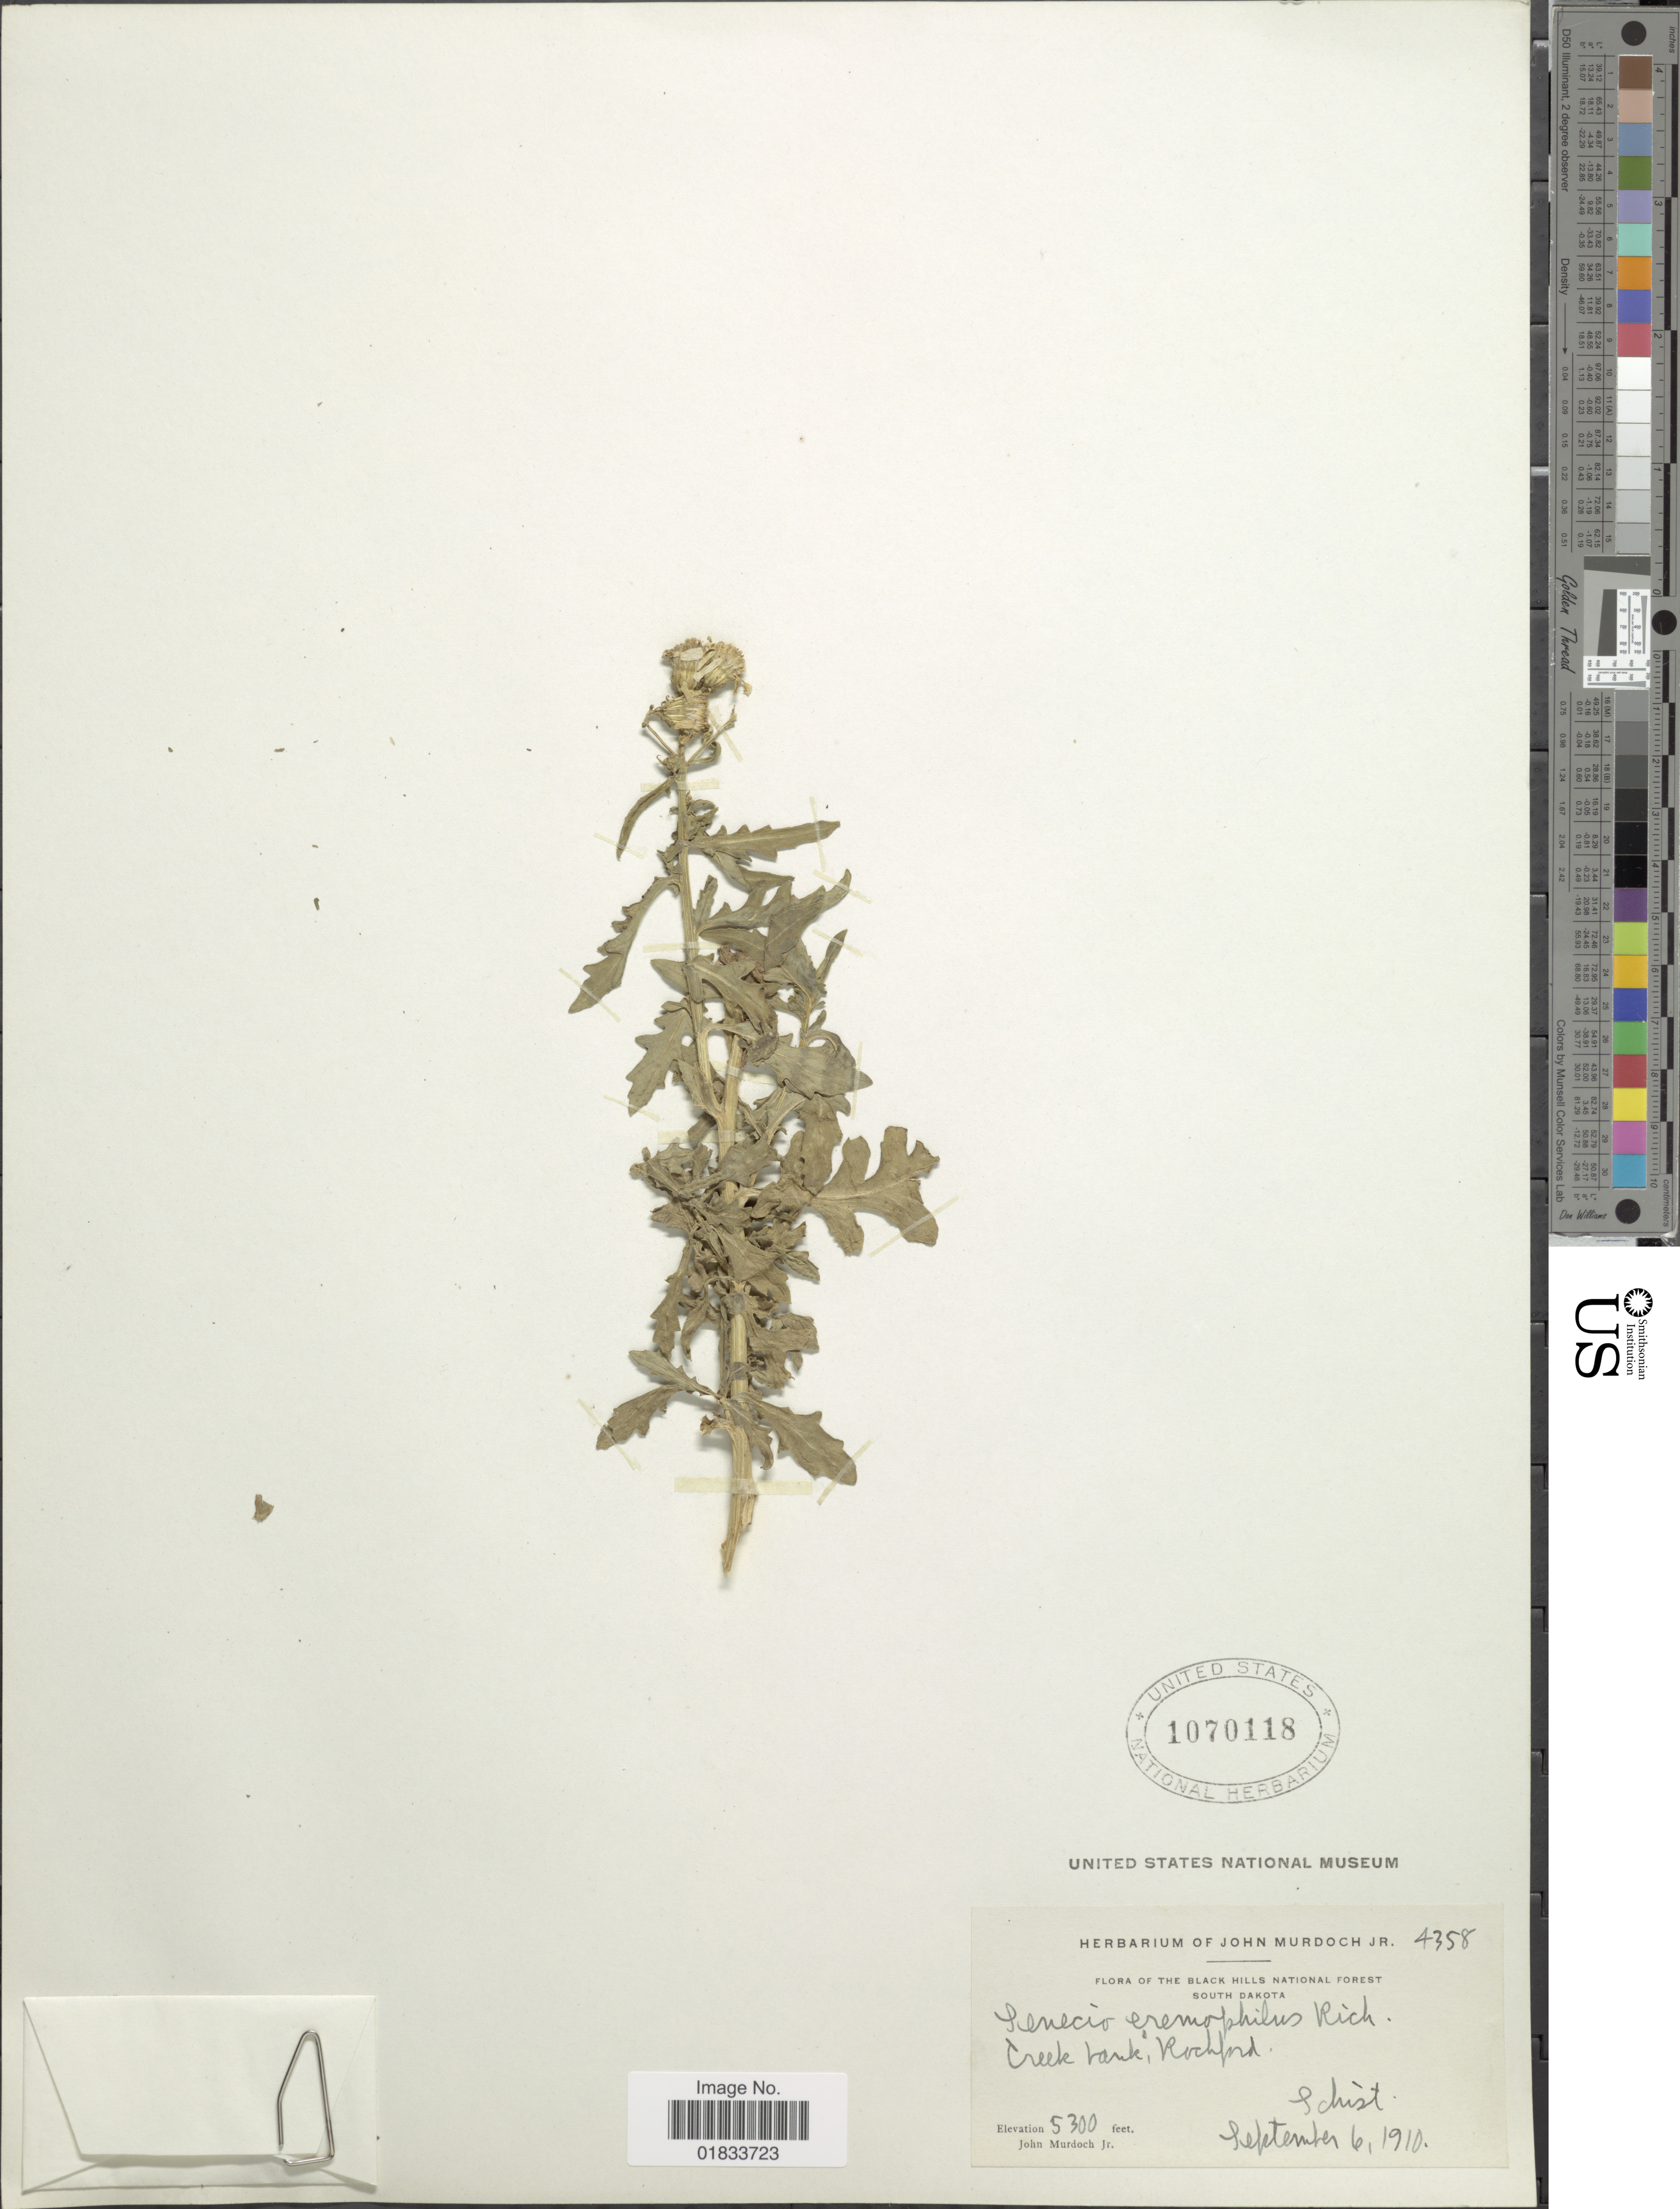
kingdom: Plantae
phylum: Tracheophyta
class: Magnoliopsida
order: Asterales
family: Asteraceae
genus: Senecio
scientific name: Senecio eremophilus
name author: Richardson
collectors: J. Murdoch Jr.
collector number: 4358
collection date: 1910-09-06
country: United States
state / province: South Dakota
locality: Black Hills National Forest, Creek Vark, Rockford, Schist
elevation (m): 1615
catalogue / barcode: US 1070118